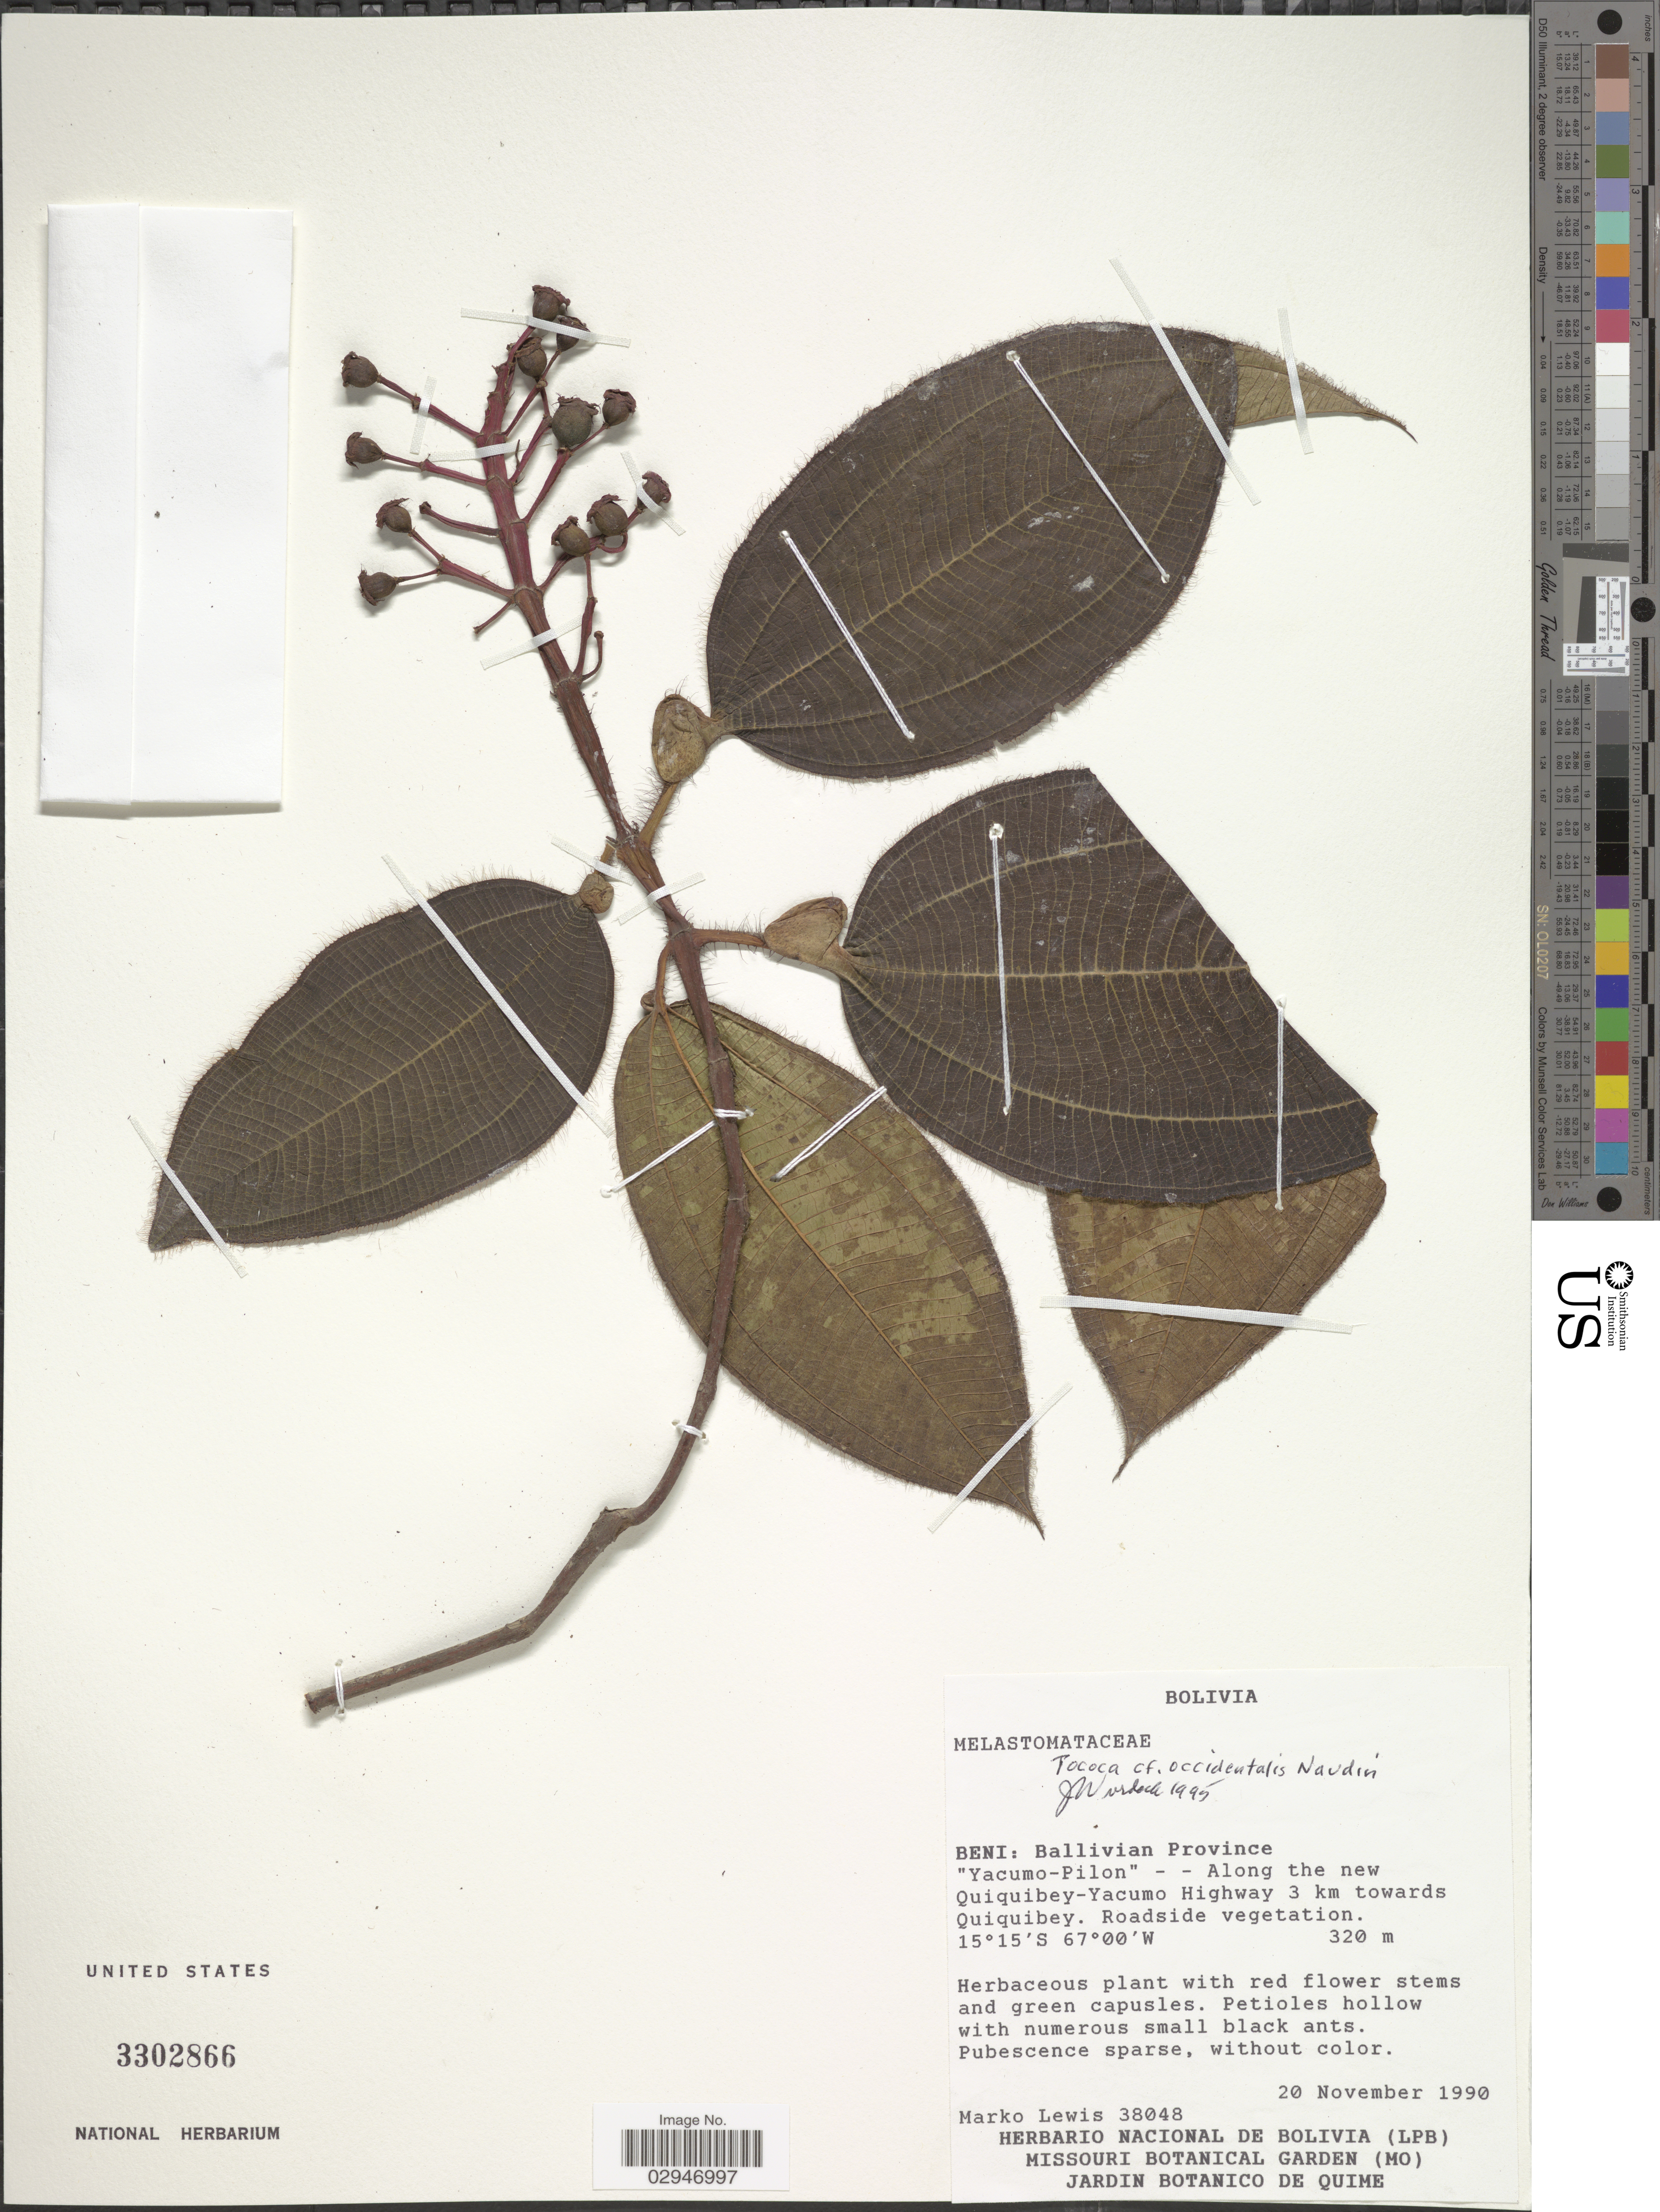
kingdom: Plantae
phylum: Tracheophyta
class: Magnoliopsida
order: Myrtales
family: Melastomataceae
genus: Tococa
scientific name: Tococa occidentalis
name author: Naudin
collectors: M. A. Lewis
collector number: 38048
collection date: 1990-11-20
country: Bolivia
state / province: Beni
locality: Ballivan Province. "Yacumo-Pilon" - - Along the new Quiquibey-Yacumo Highway 3 km towards Quiquibey. Roadside vegetation.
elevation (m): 320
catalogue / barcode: US 3302866